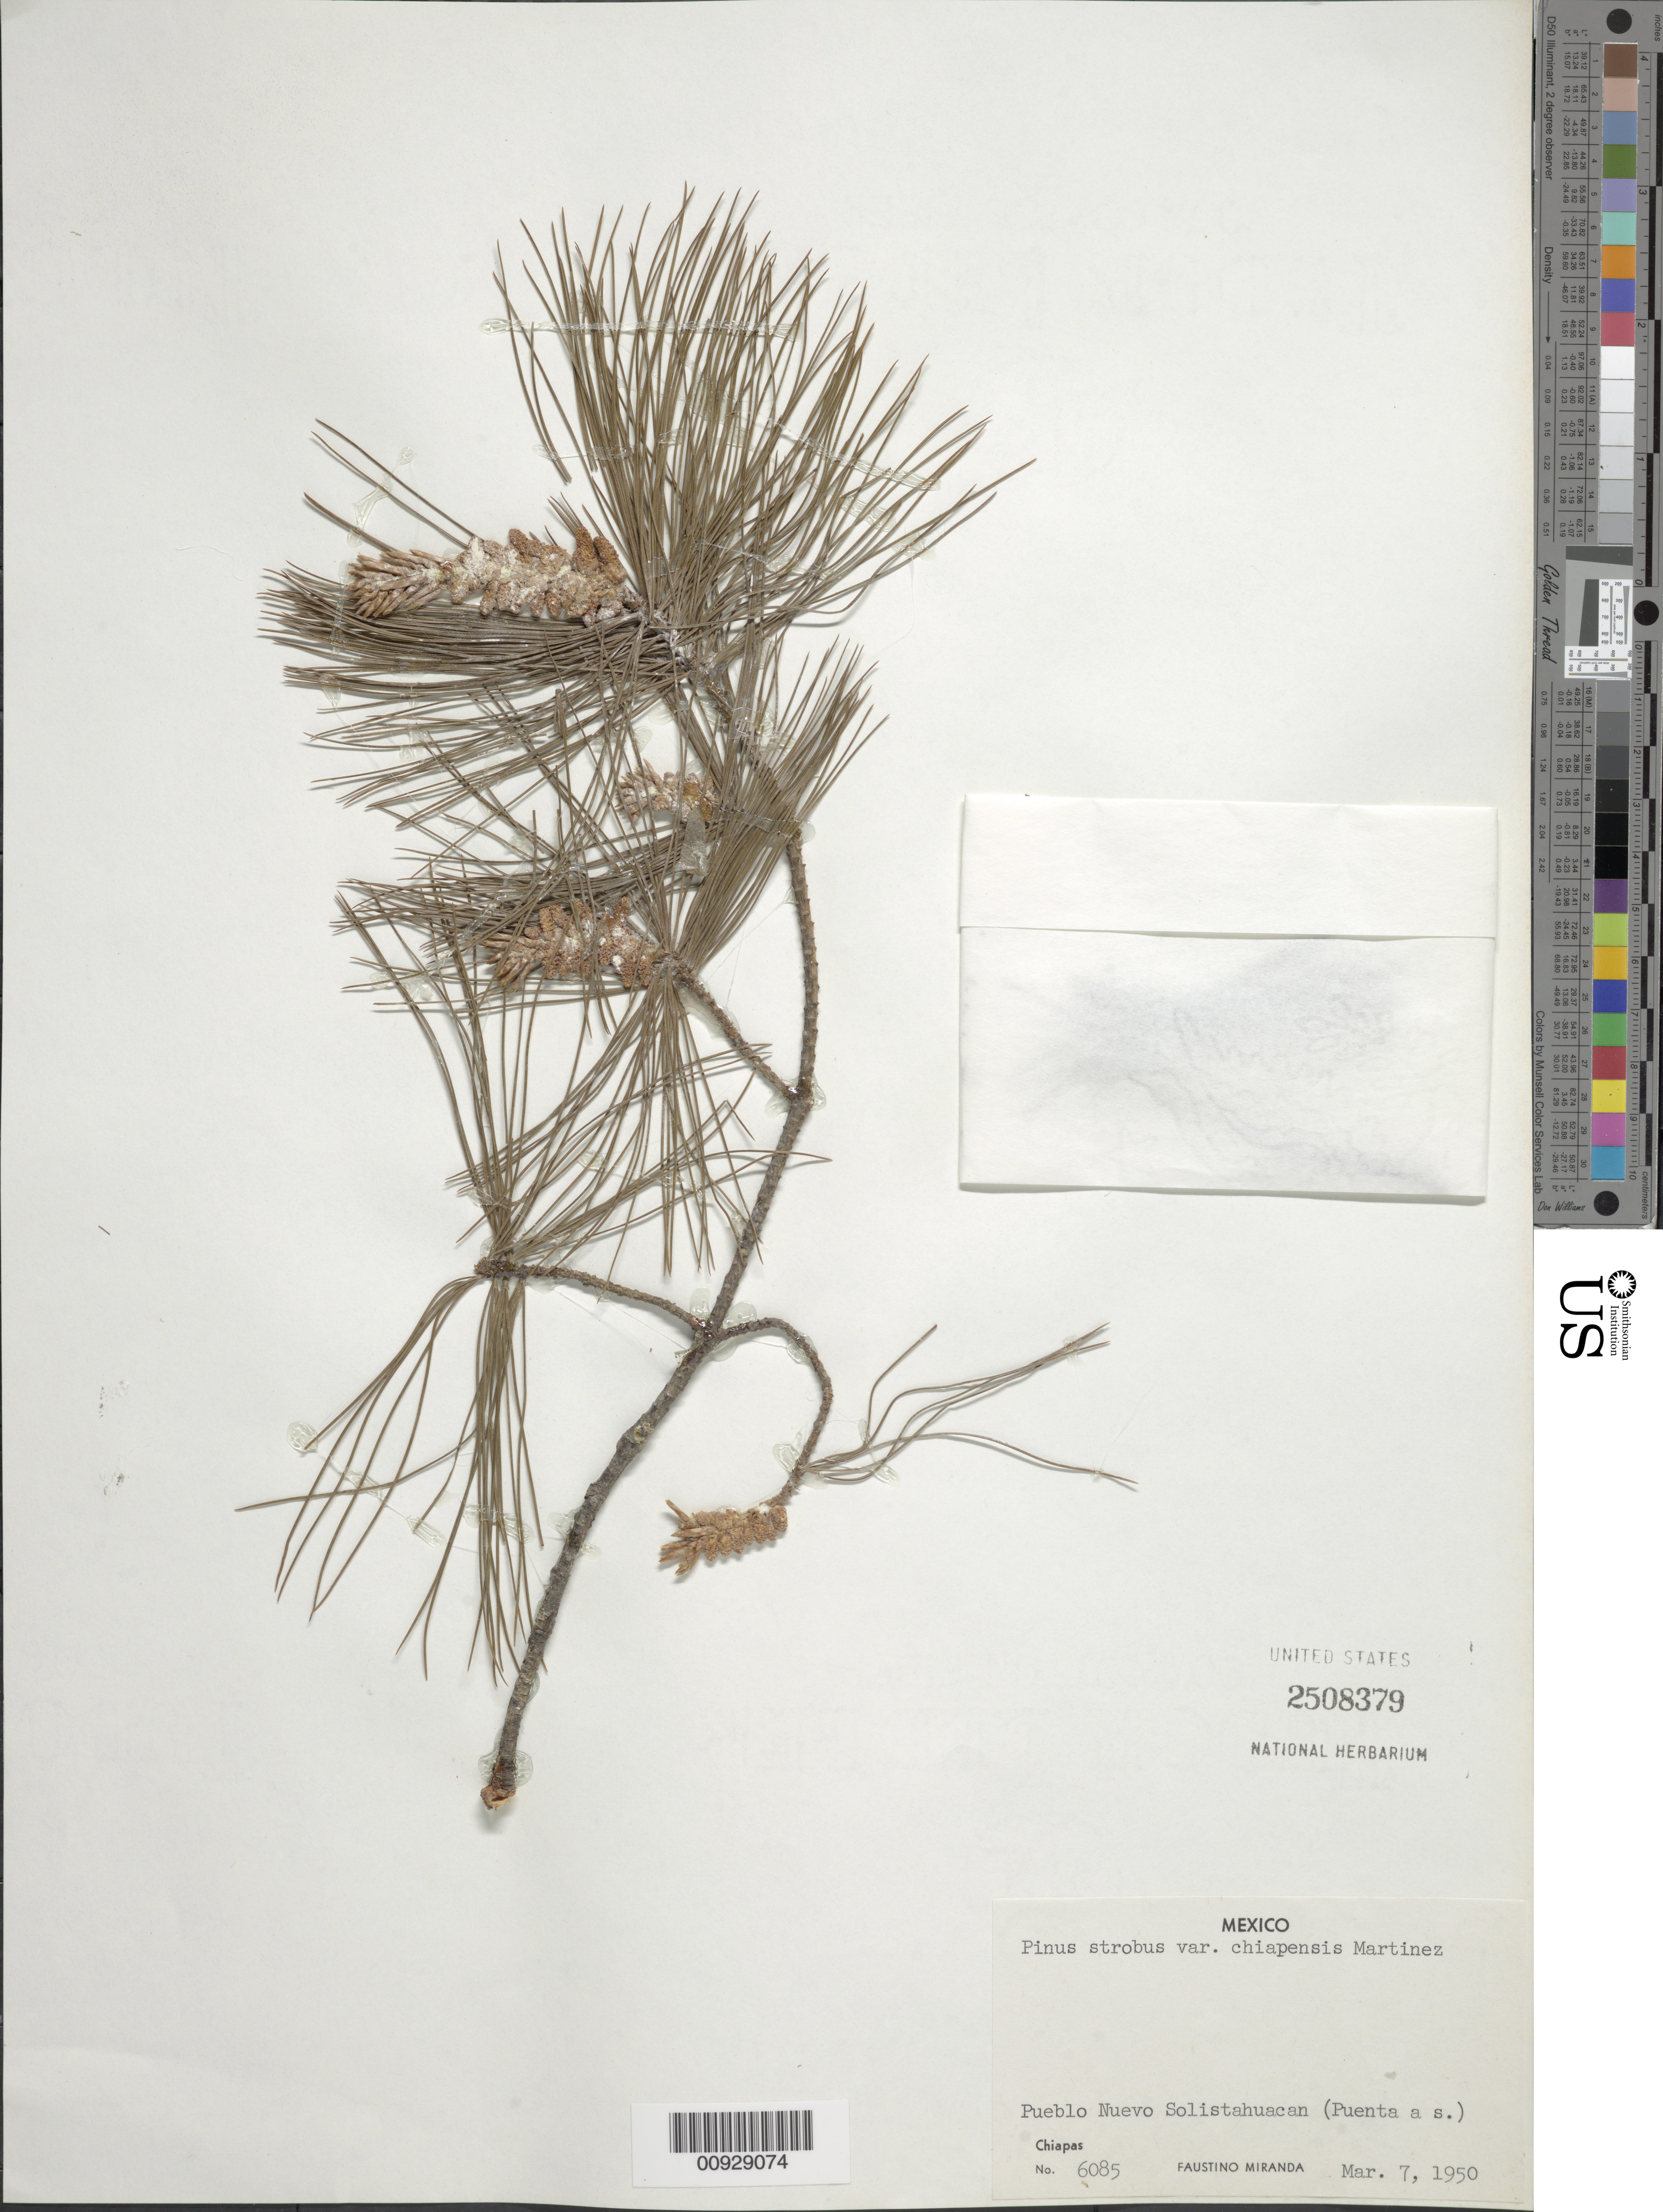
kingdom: Plantae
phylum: Tracheophyta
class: Pinopsida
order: Pinales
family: Pinaceae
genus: Pinus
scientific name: Pinus chiapensis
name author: (Martínez) Andrésen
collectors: Miranda G., F.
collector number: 6085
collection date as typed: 07 Mar 1950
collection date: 1950-03-07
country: Mexico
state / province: Chiapas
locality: Pueblo Nuevo Solistahuacán (Puenta a s.).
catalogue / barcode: US 2508379